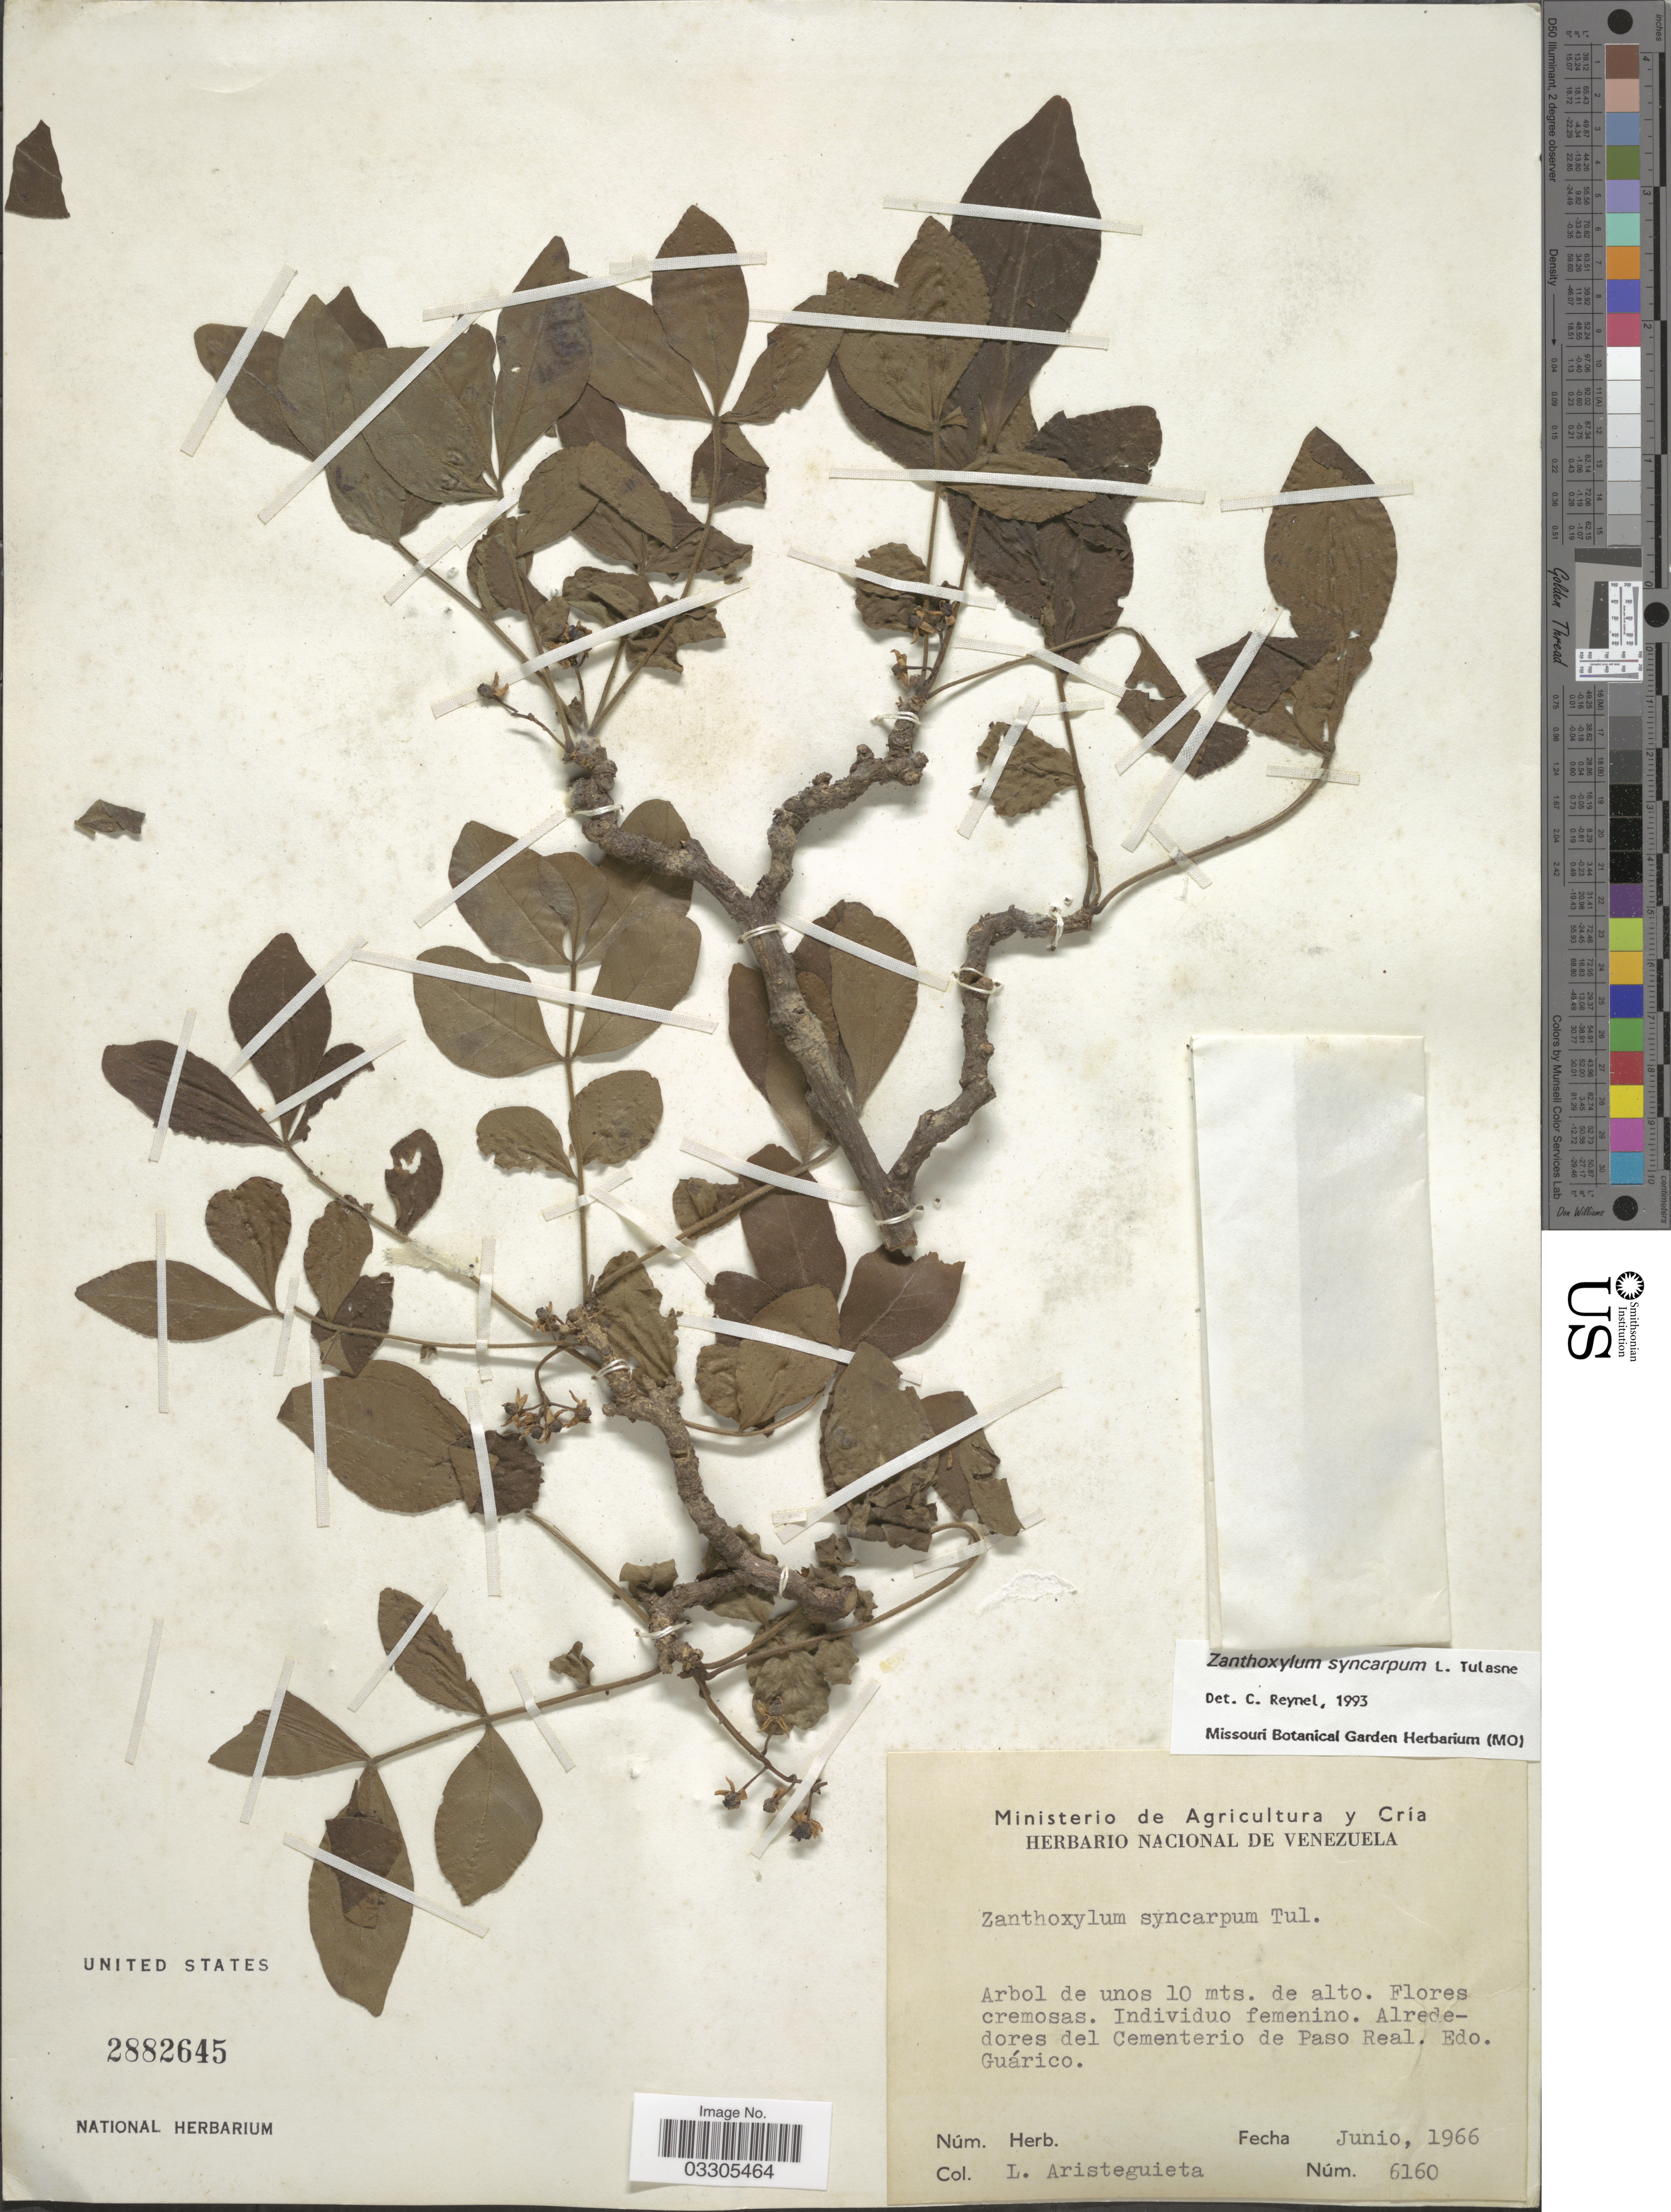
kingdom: Plantae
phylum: Tracheophyta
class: Magnoliopsida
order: Sapindales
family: Rutaceae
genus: Zanthoxylum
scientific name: Zanthoxylum syncarpum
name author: Tul.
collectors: L. Aristeguieta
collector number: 6160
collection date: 1966-06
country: Venezuela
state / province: Guárico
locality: Alrededores del Cementerio de Paso Real.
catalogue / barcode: US 2882645